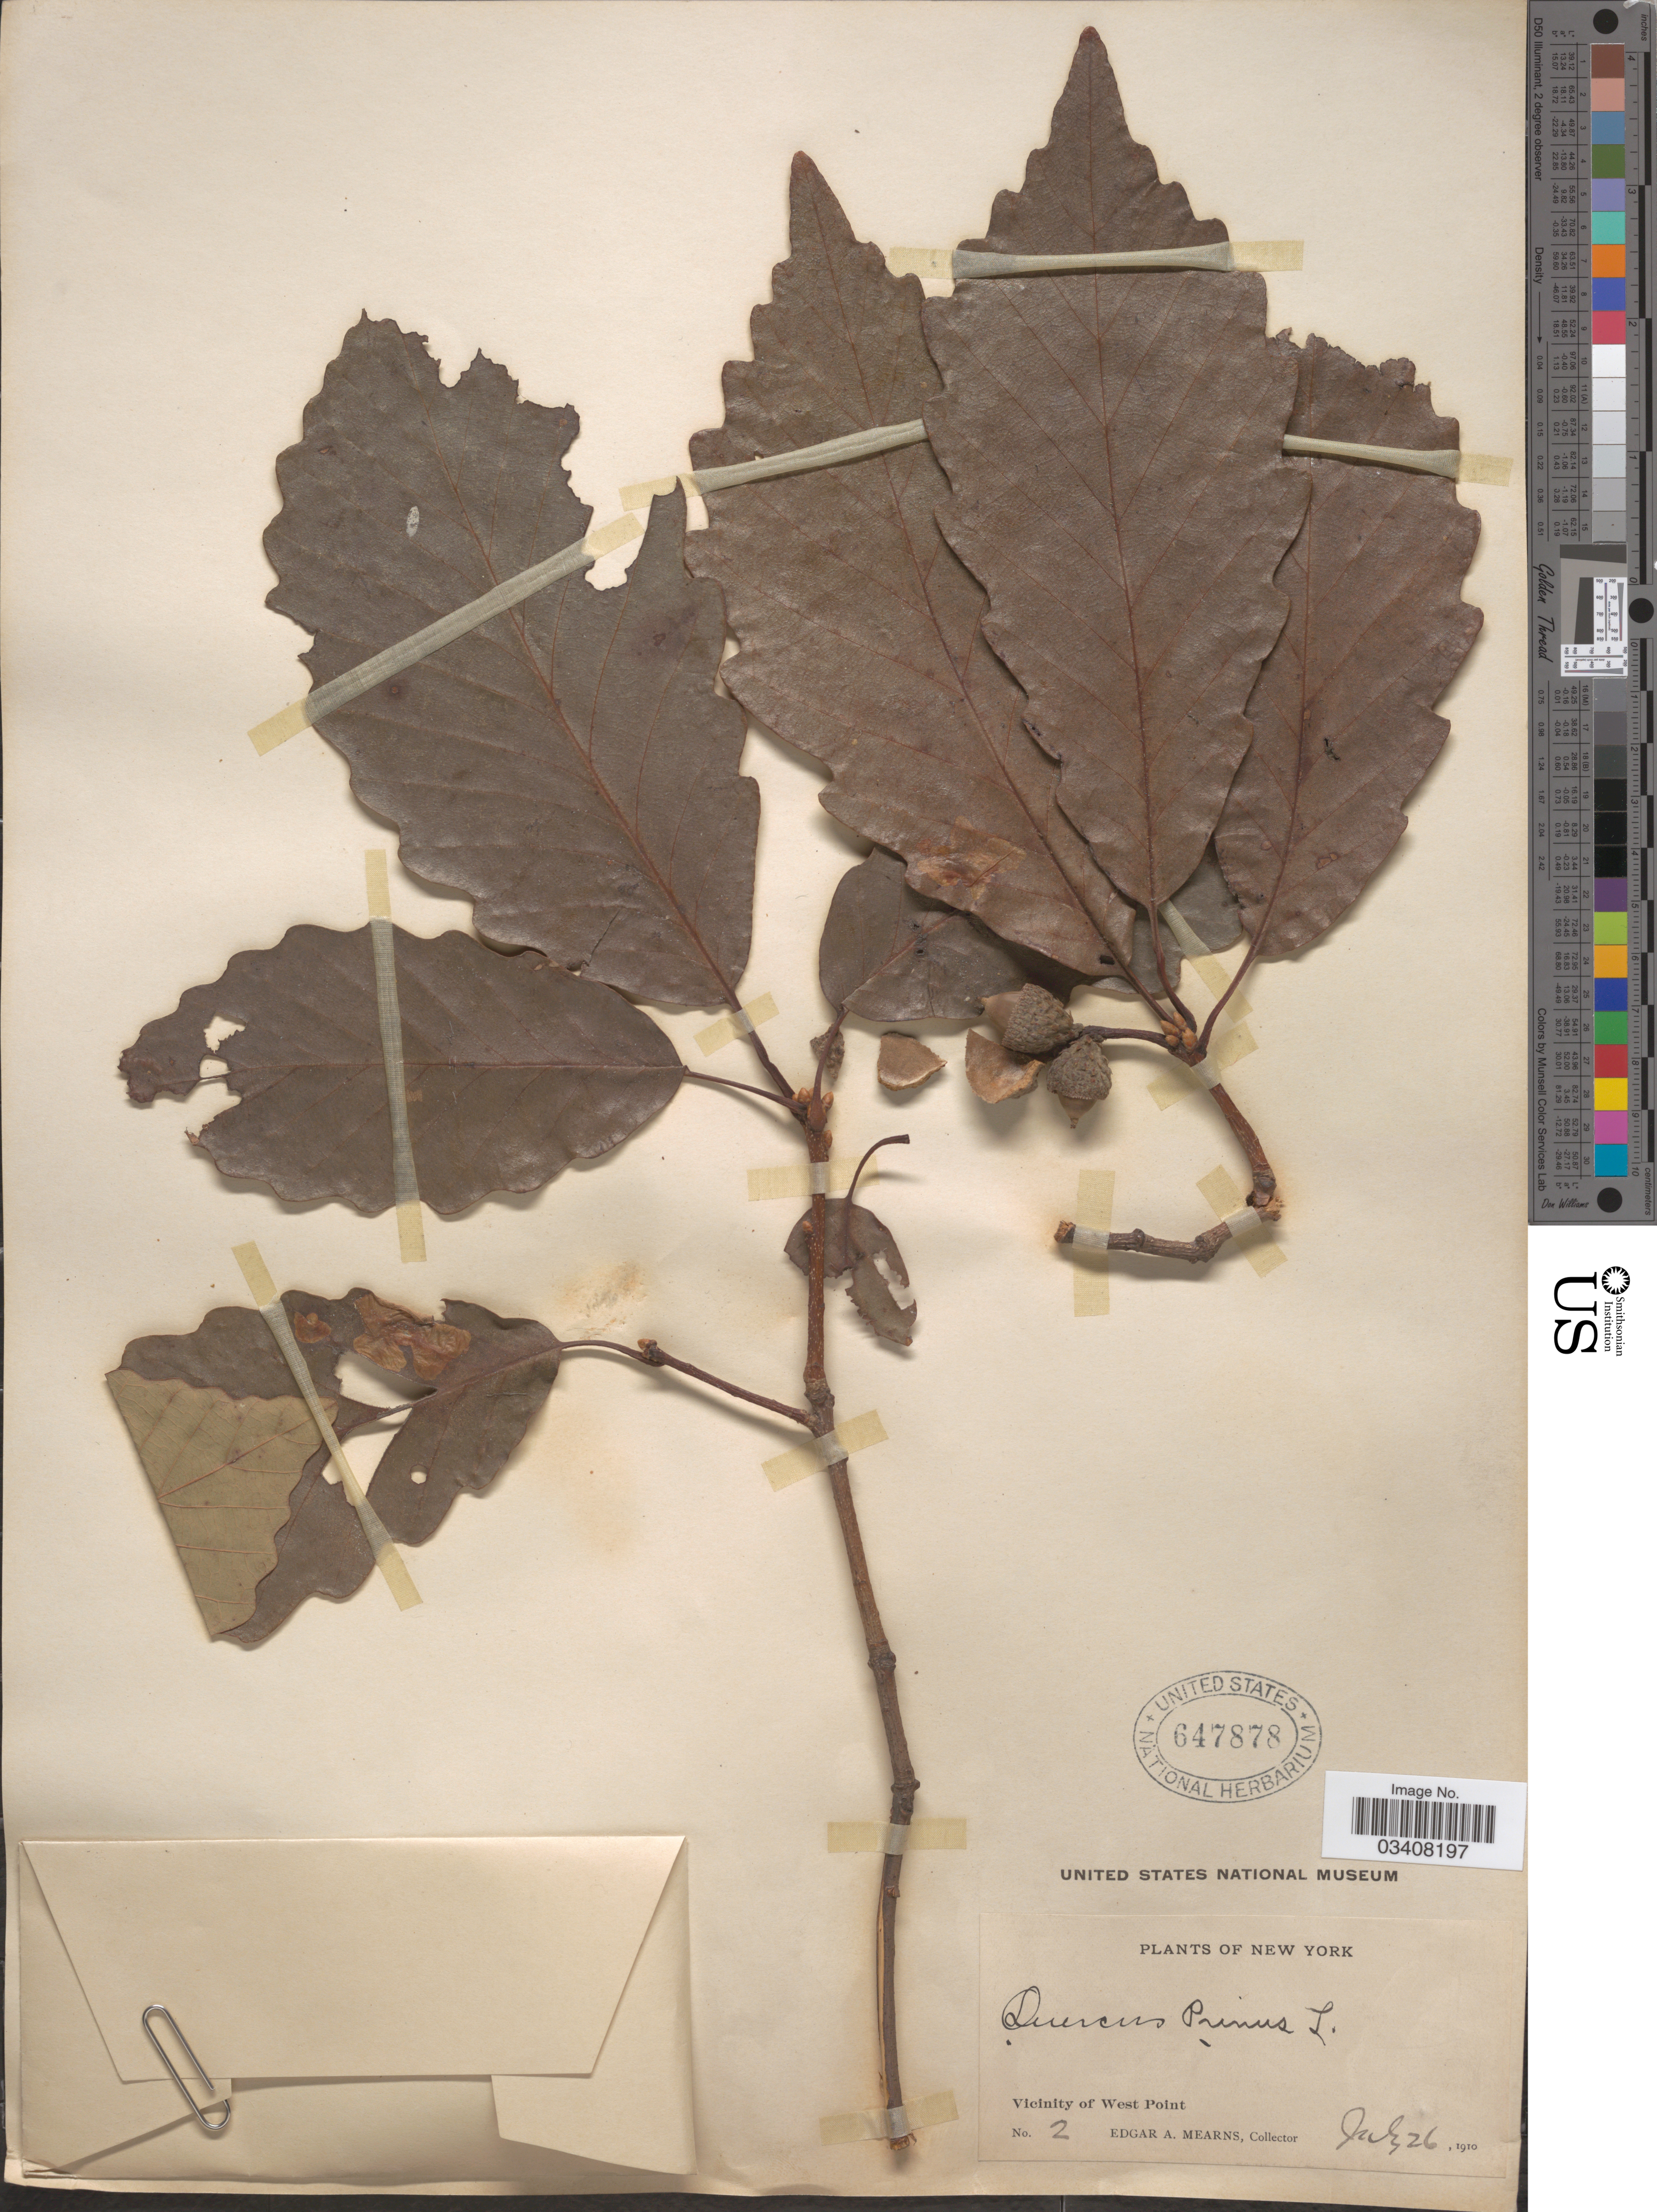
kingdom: Plantae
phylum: Tracheophyta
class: Magnoliopsida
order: Fagales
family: Fagaceae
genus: Quercus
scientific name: Quercus prinus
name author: L.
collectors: E. A. Mearns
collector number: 2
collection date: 1910-07-26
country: United States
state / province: New York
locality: Vicinity of West Point.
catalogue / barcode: US 647878